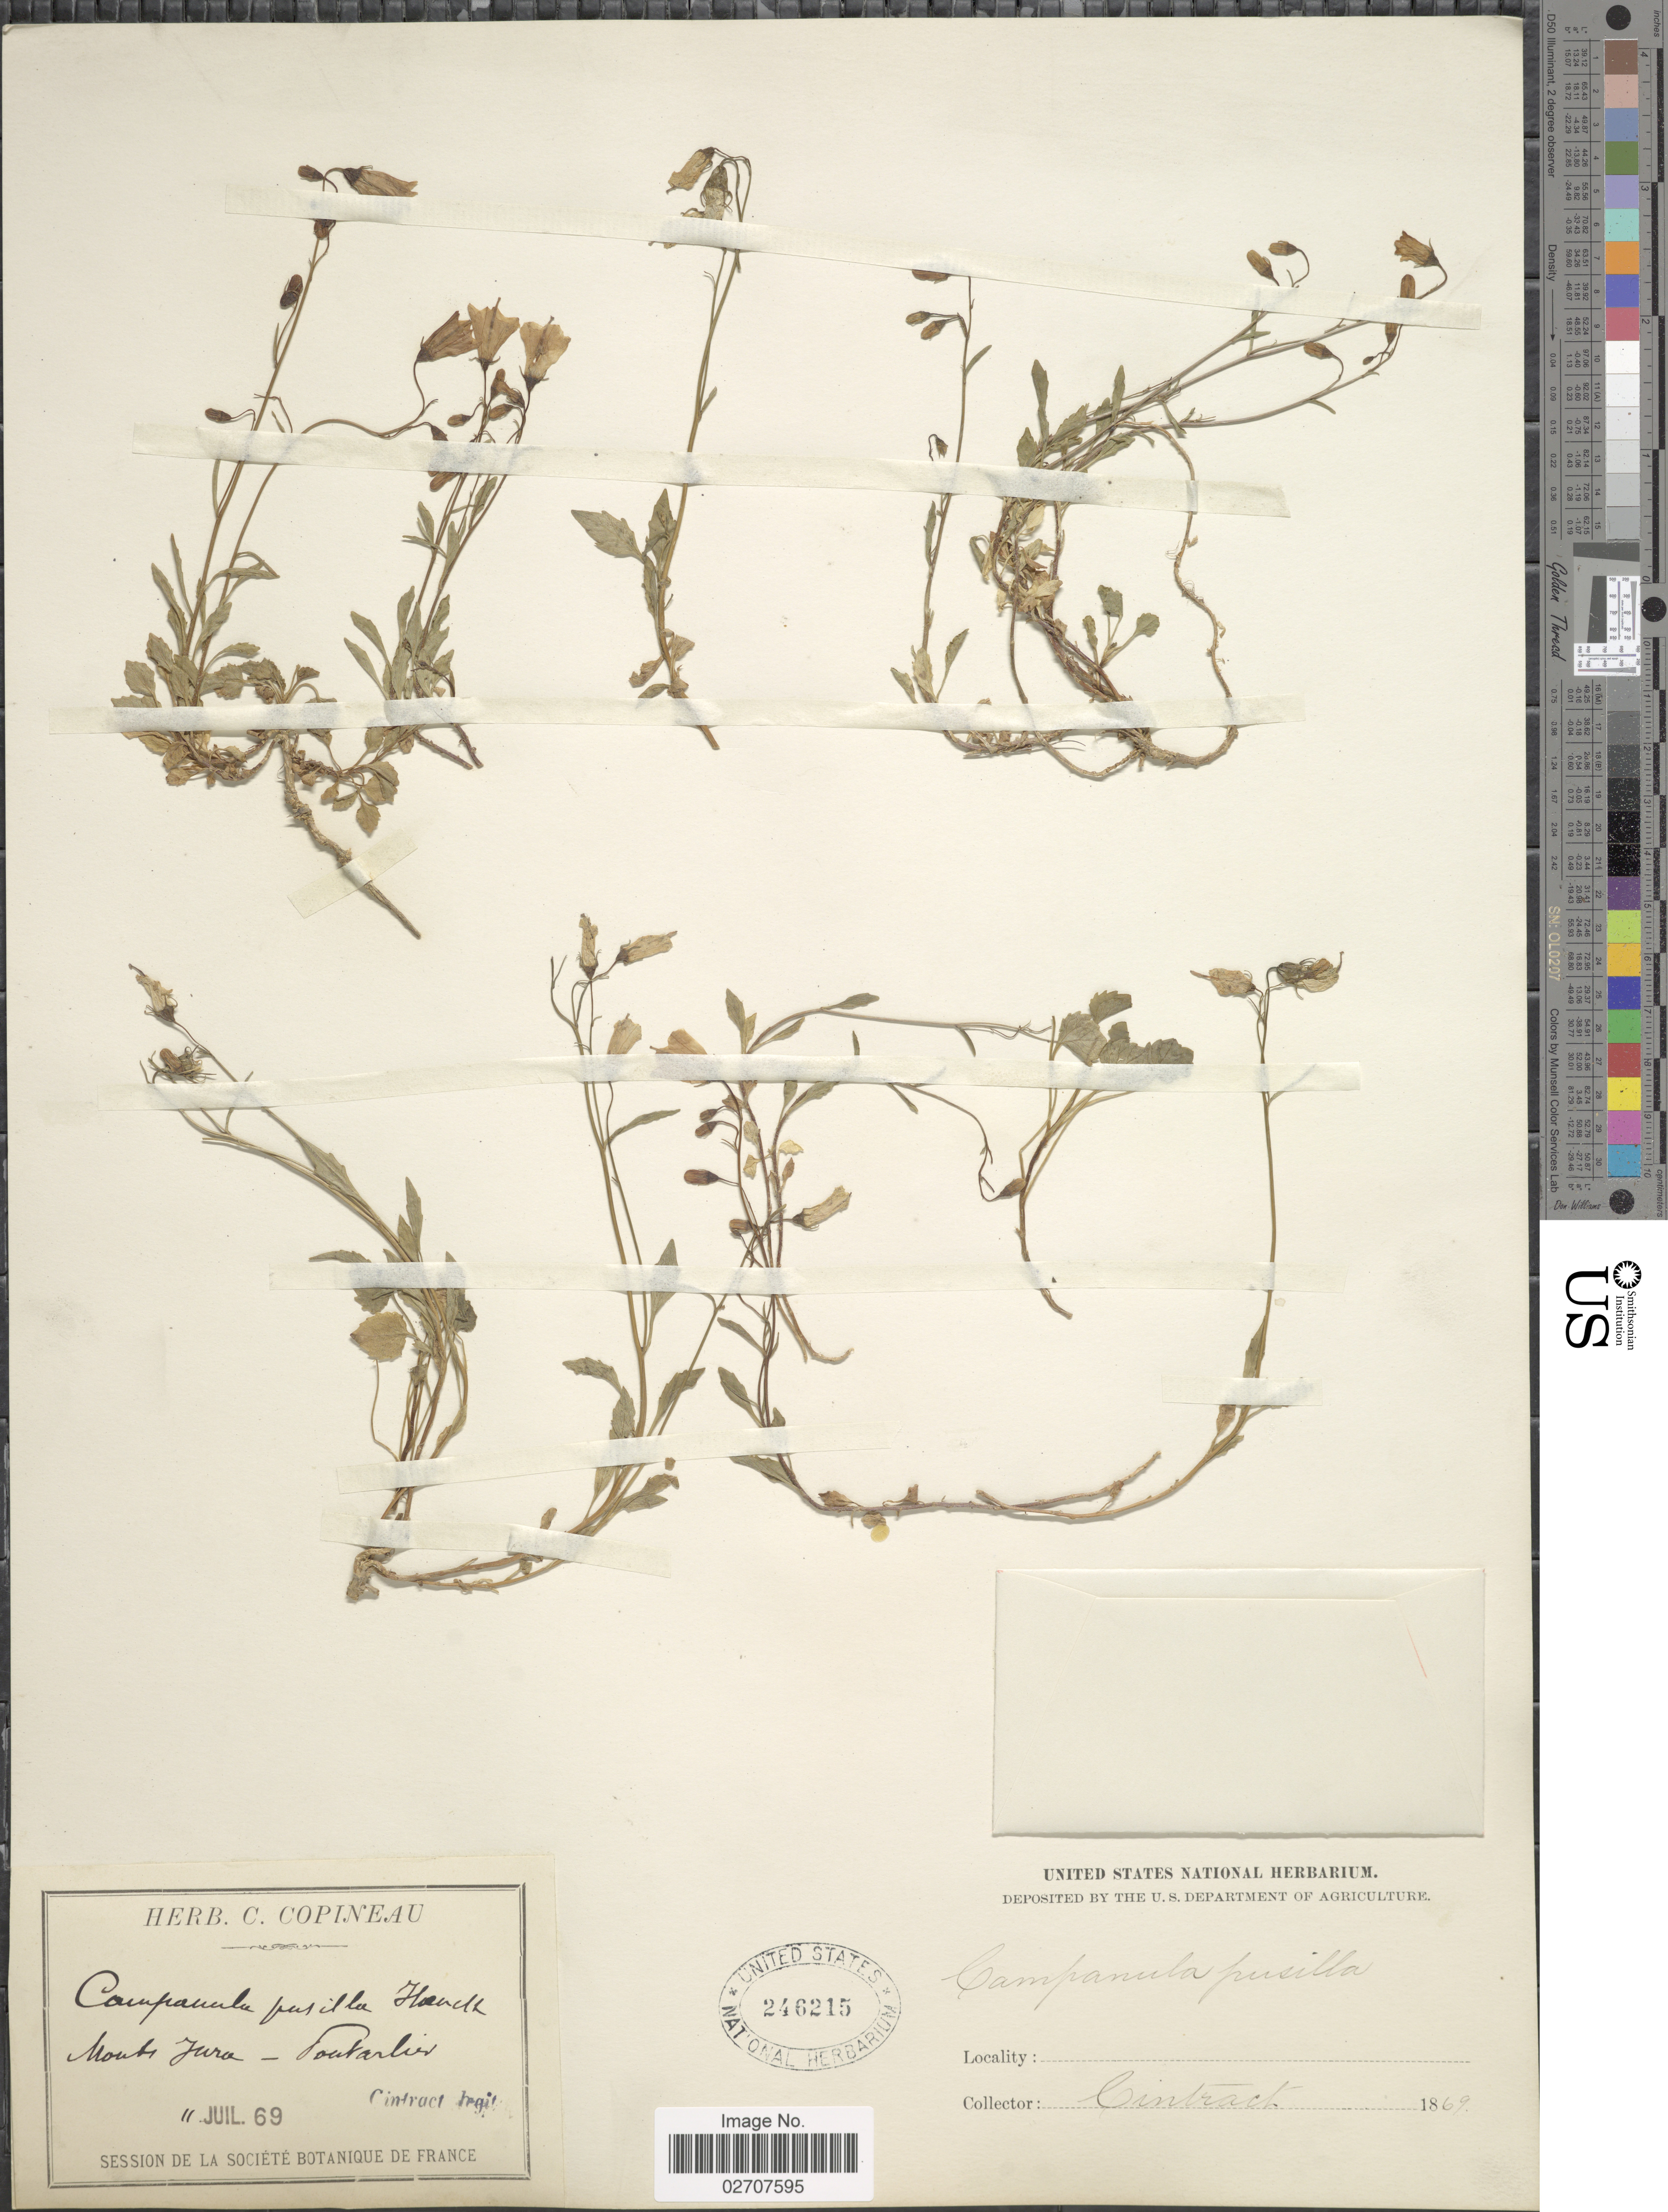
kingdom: Plantae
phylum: Tracheophyta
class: Magnoliopsida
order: Asterales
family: Campanulaceae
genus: Campanula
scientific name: Campanula cochleariifolia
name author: Lam.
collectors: Cintract, --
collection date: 1869-07-11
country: Switzerland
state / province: Jura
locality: Mouts Jura - Pontarlier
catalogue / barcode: US 246215